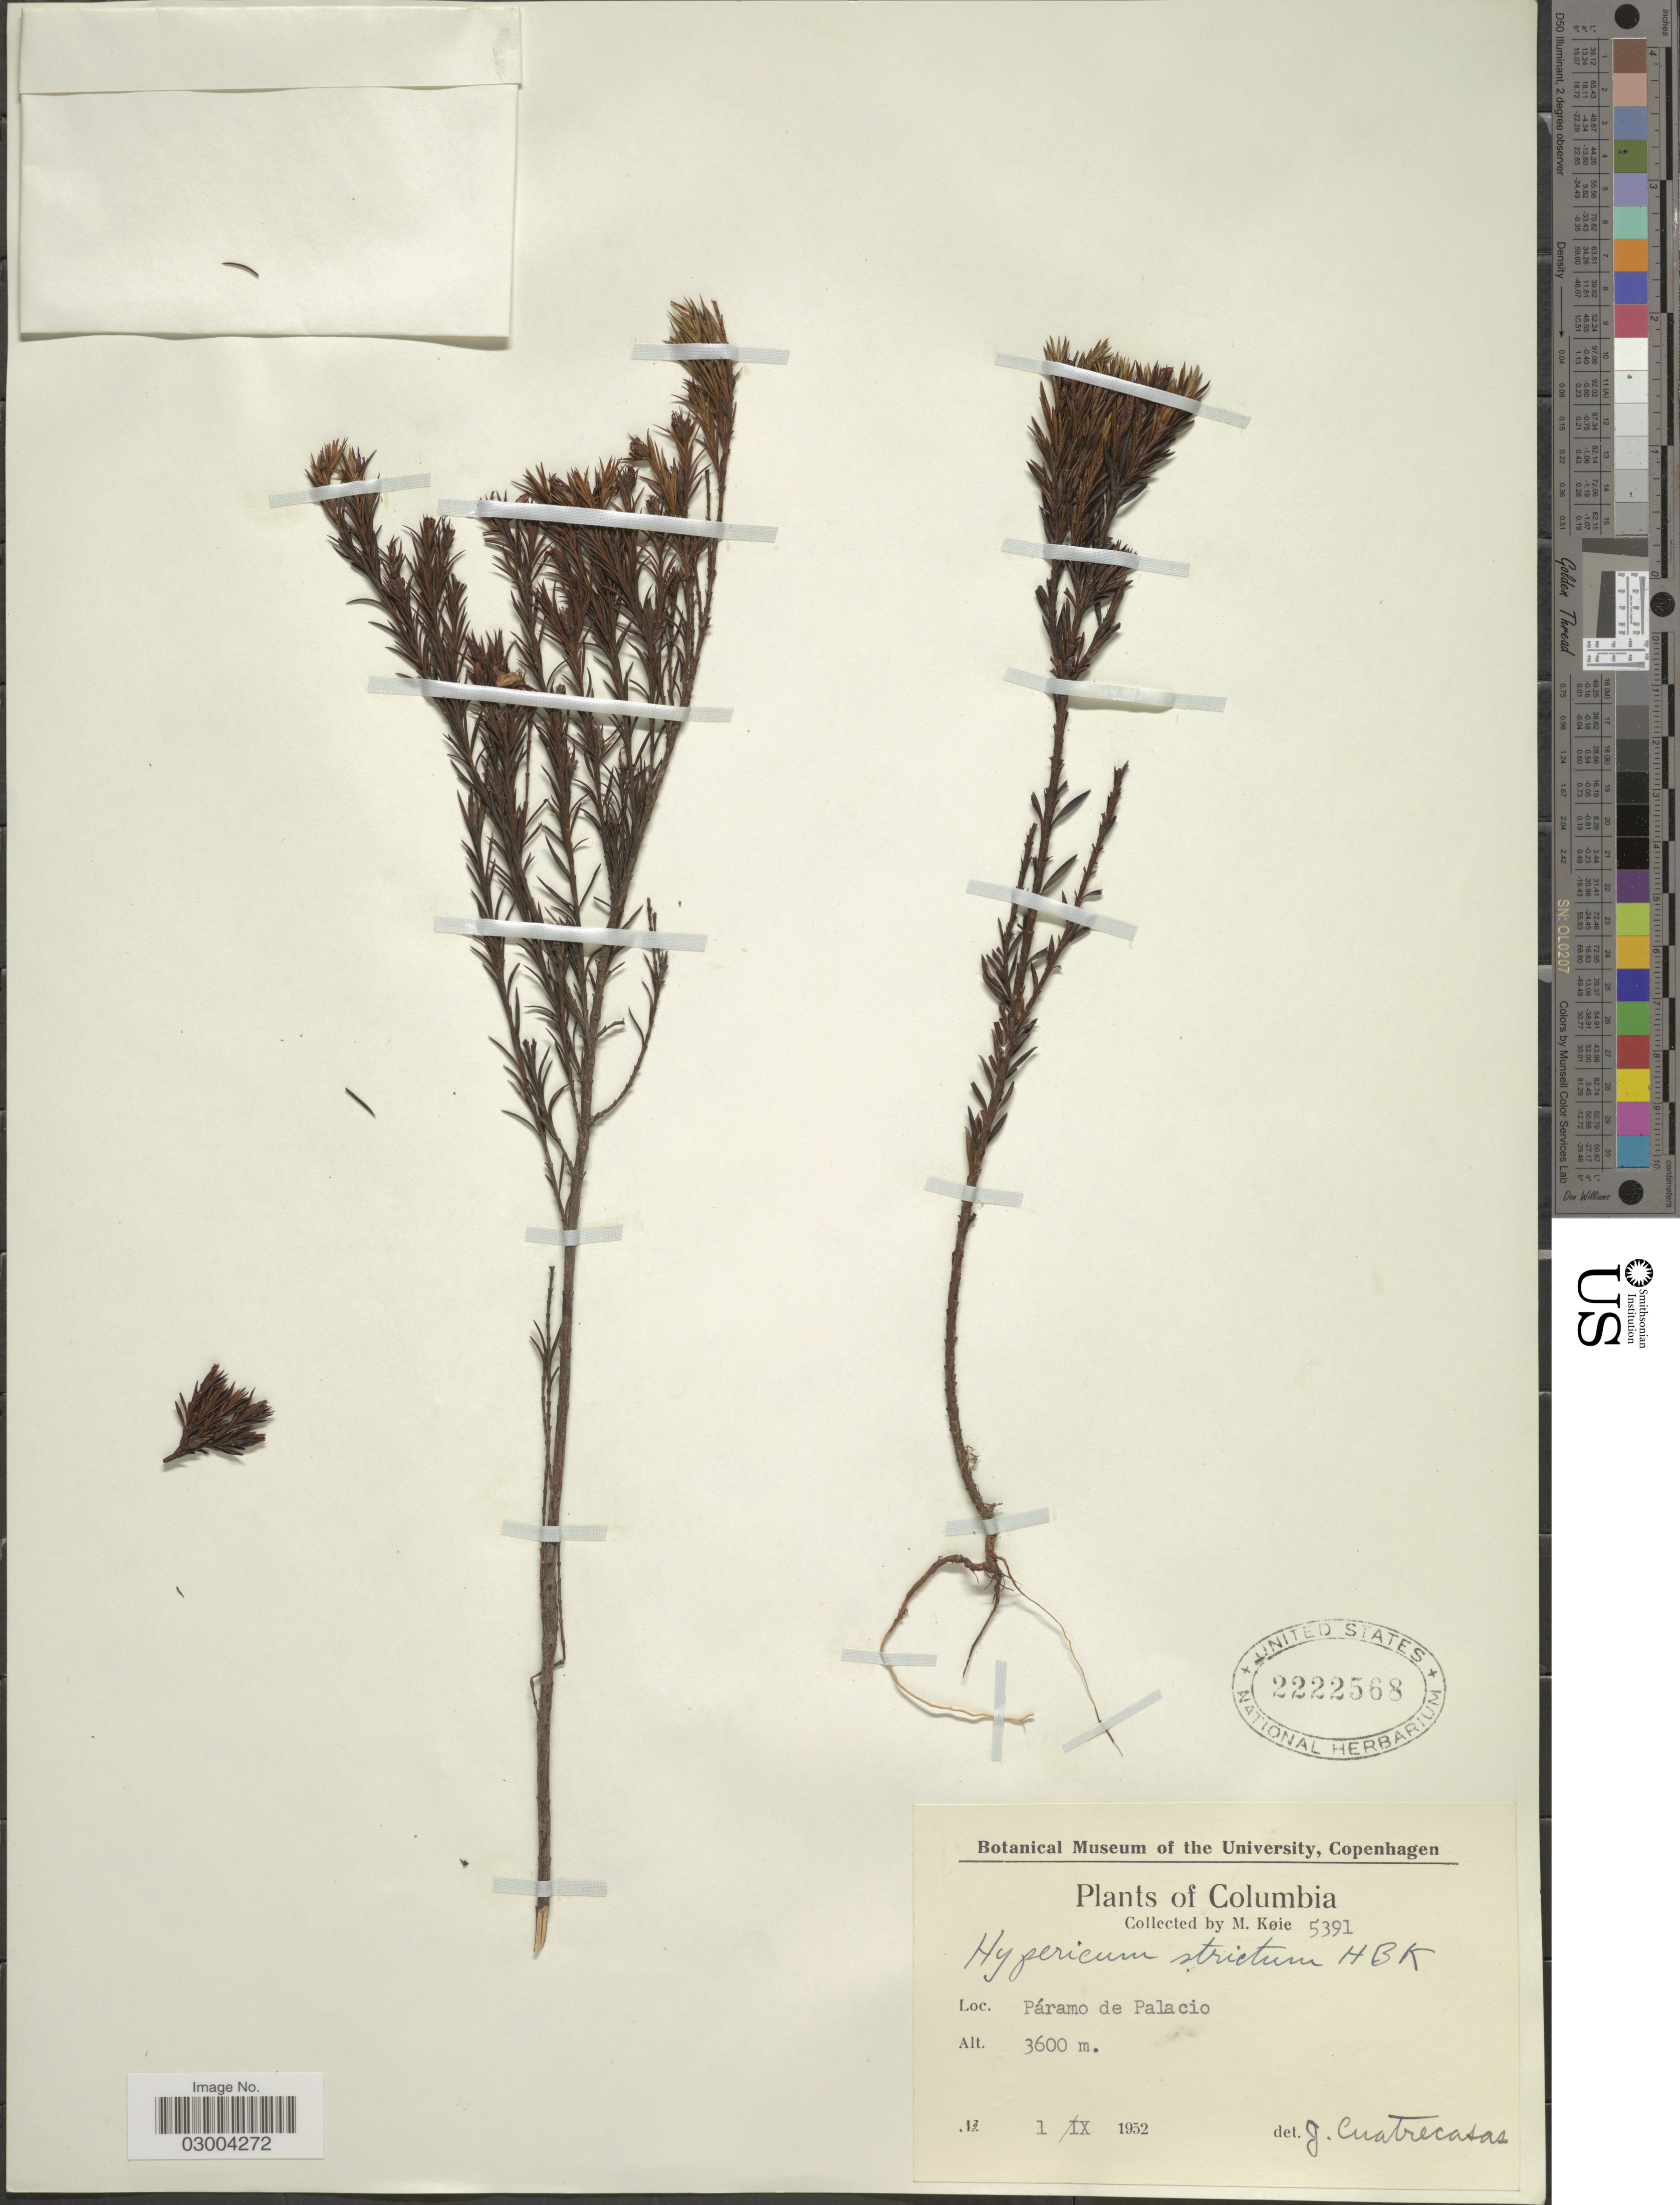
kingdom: Plantae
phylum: Tracheophyta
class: Magnoliopsida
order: Malpighiales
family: Hypericaceae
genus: Hypericum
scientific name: Hypericum strictum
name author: Kunth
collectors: M. Köie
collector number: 5391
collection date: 1952-09-01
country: Colombia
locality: Páramo de Palacio.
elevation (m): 3600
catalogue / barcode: US 2222568